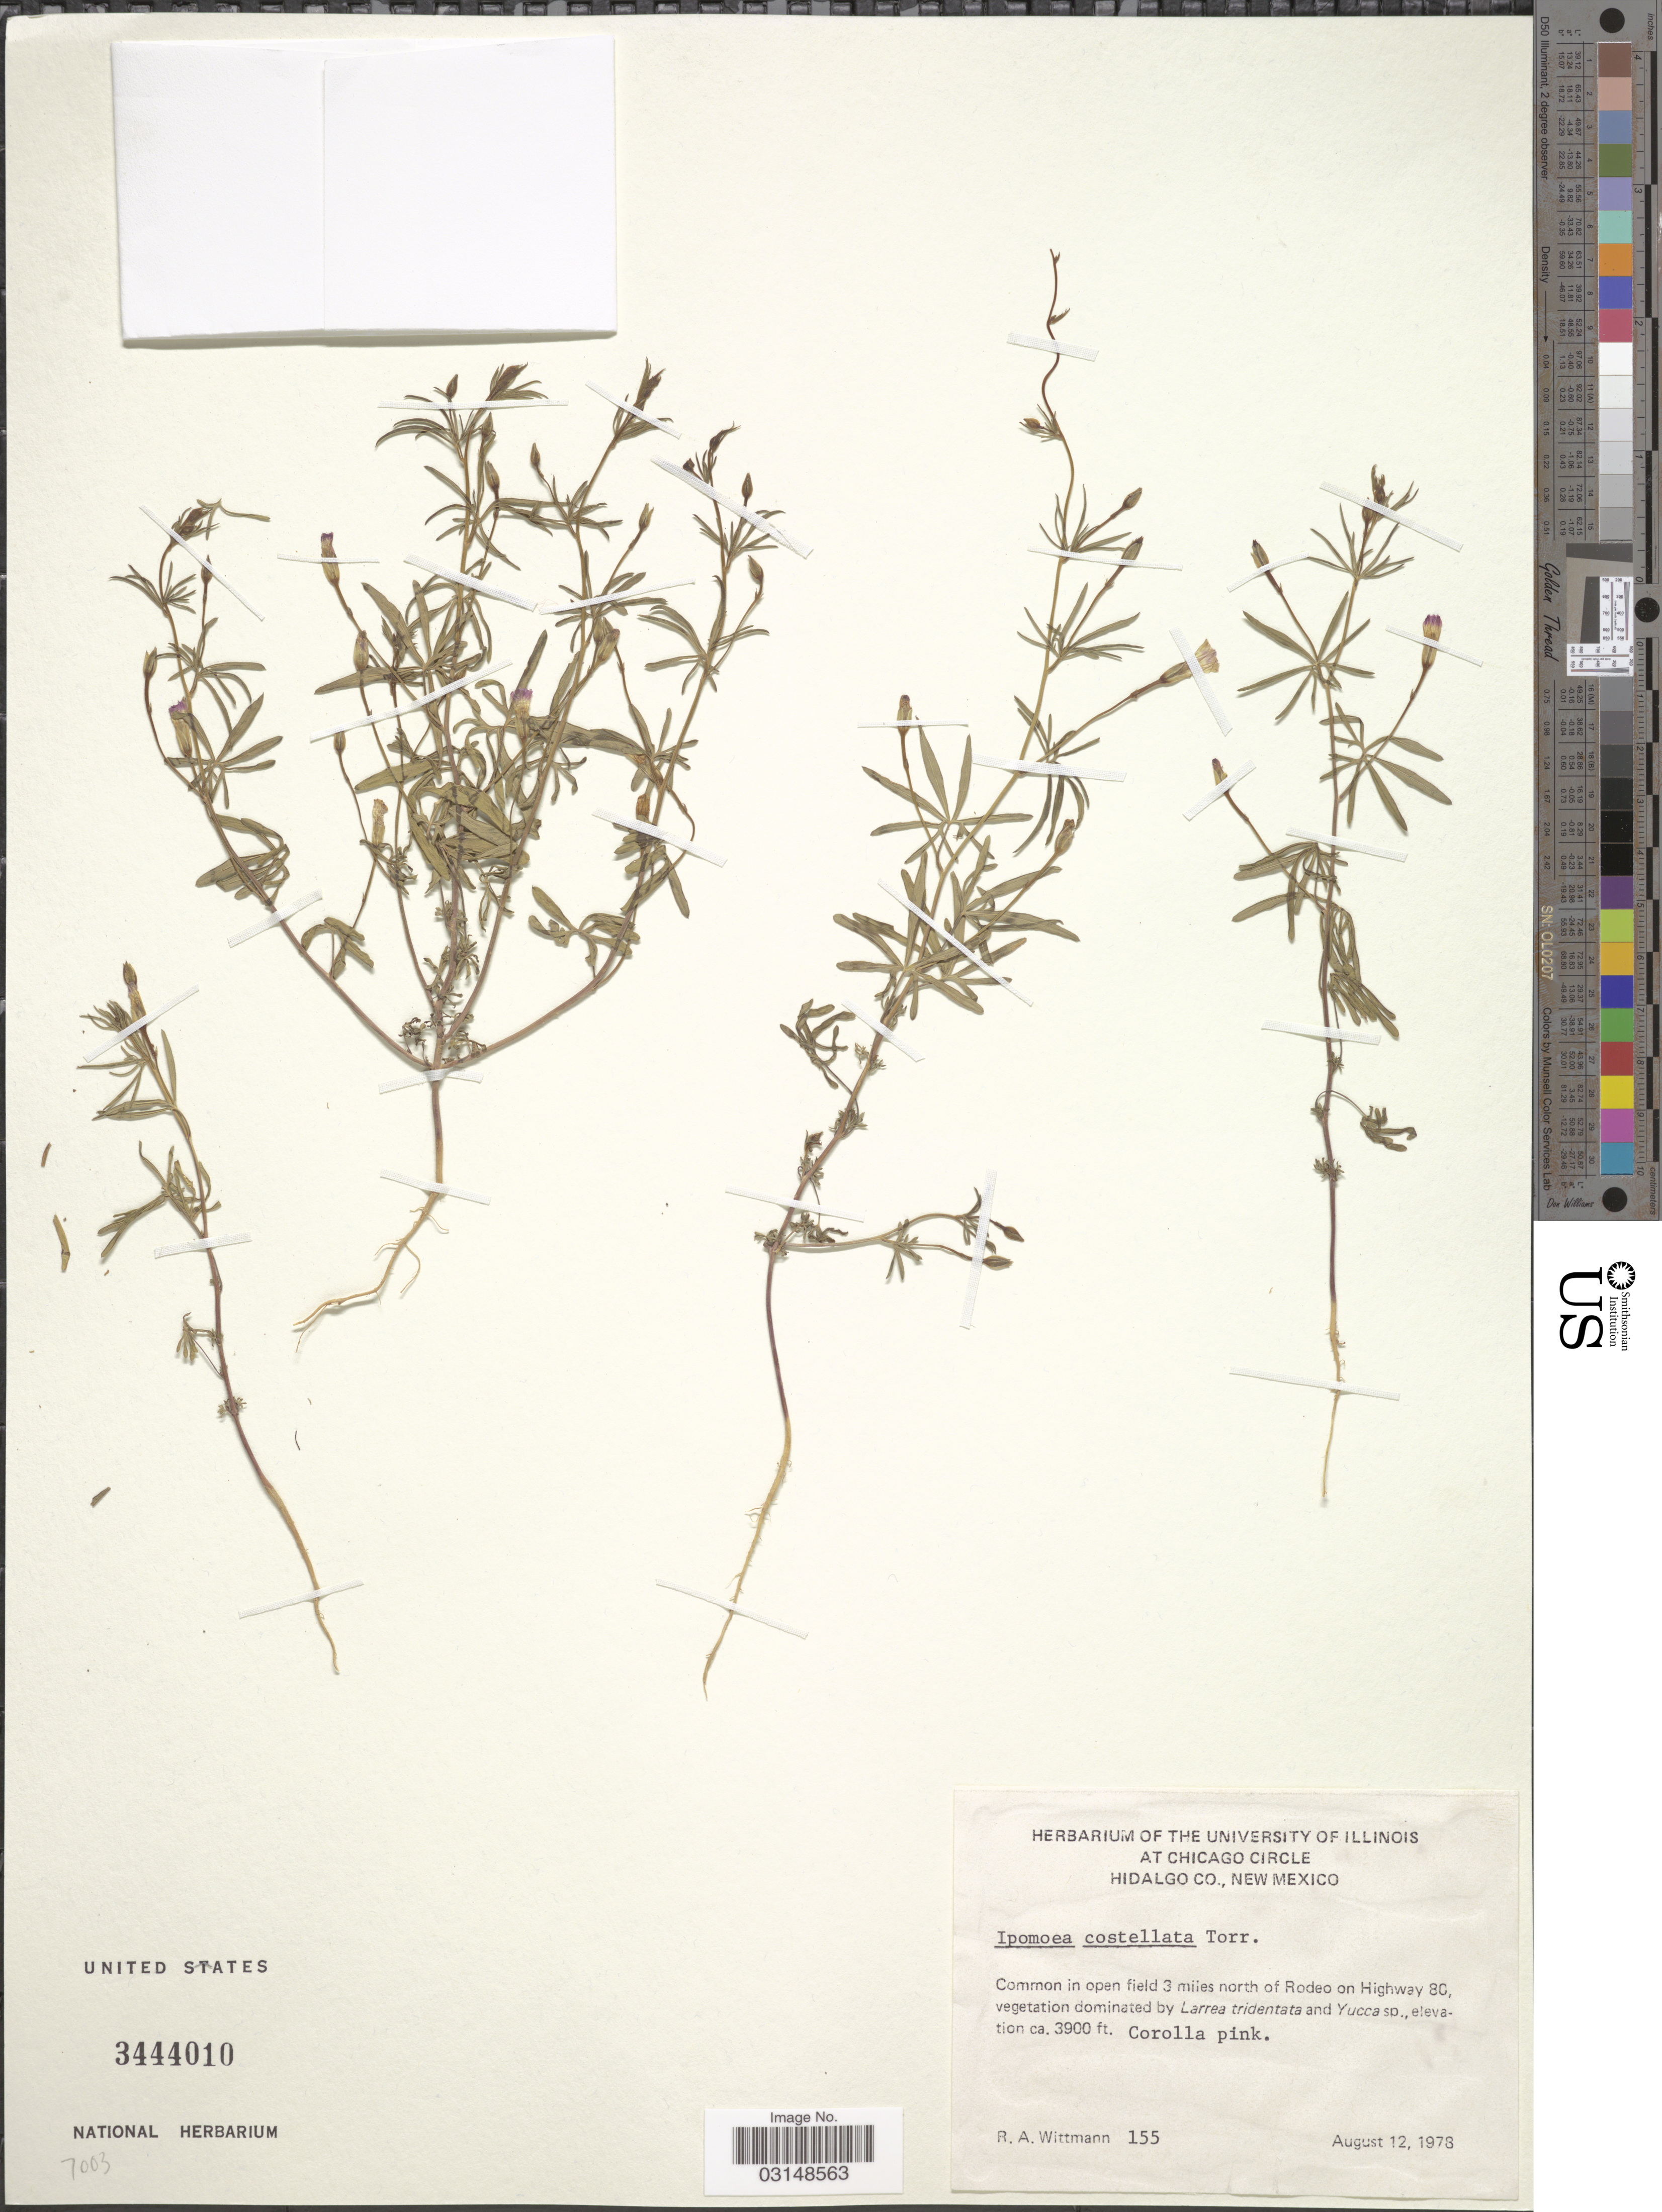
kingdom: Plantae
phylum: Tracheophyta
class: Magnoliopsida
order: Solanales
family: Convolvulaceae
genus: Ipomoea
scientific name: Ipomoea costellata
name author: Torr.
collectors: R. Wittmann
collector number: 155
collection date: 1978-08-12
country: United States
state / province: New Mexico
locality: Chicago Circle, Hidalgo Co., Common in open field 3 miles north Rodeo on Highway 80.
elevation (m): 1189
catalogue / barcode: US 3444010